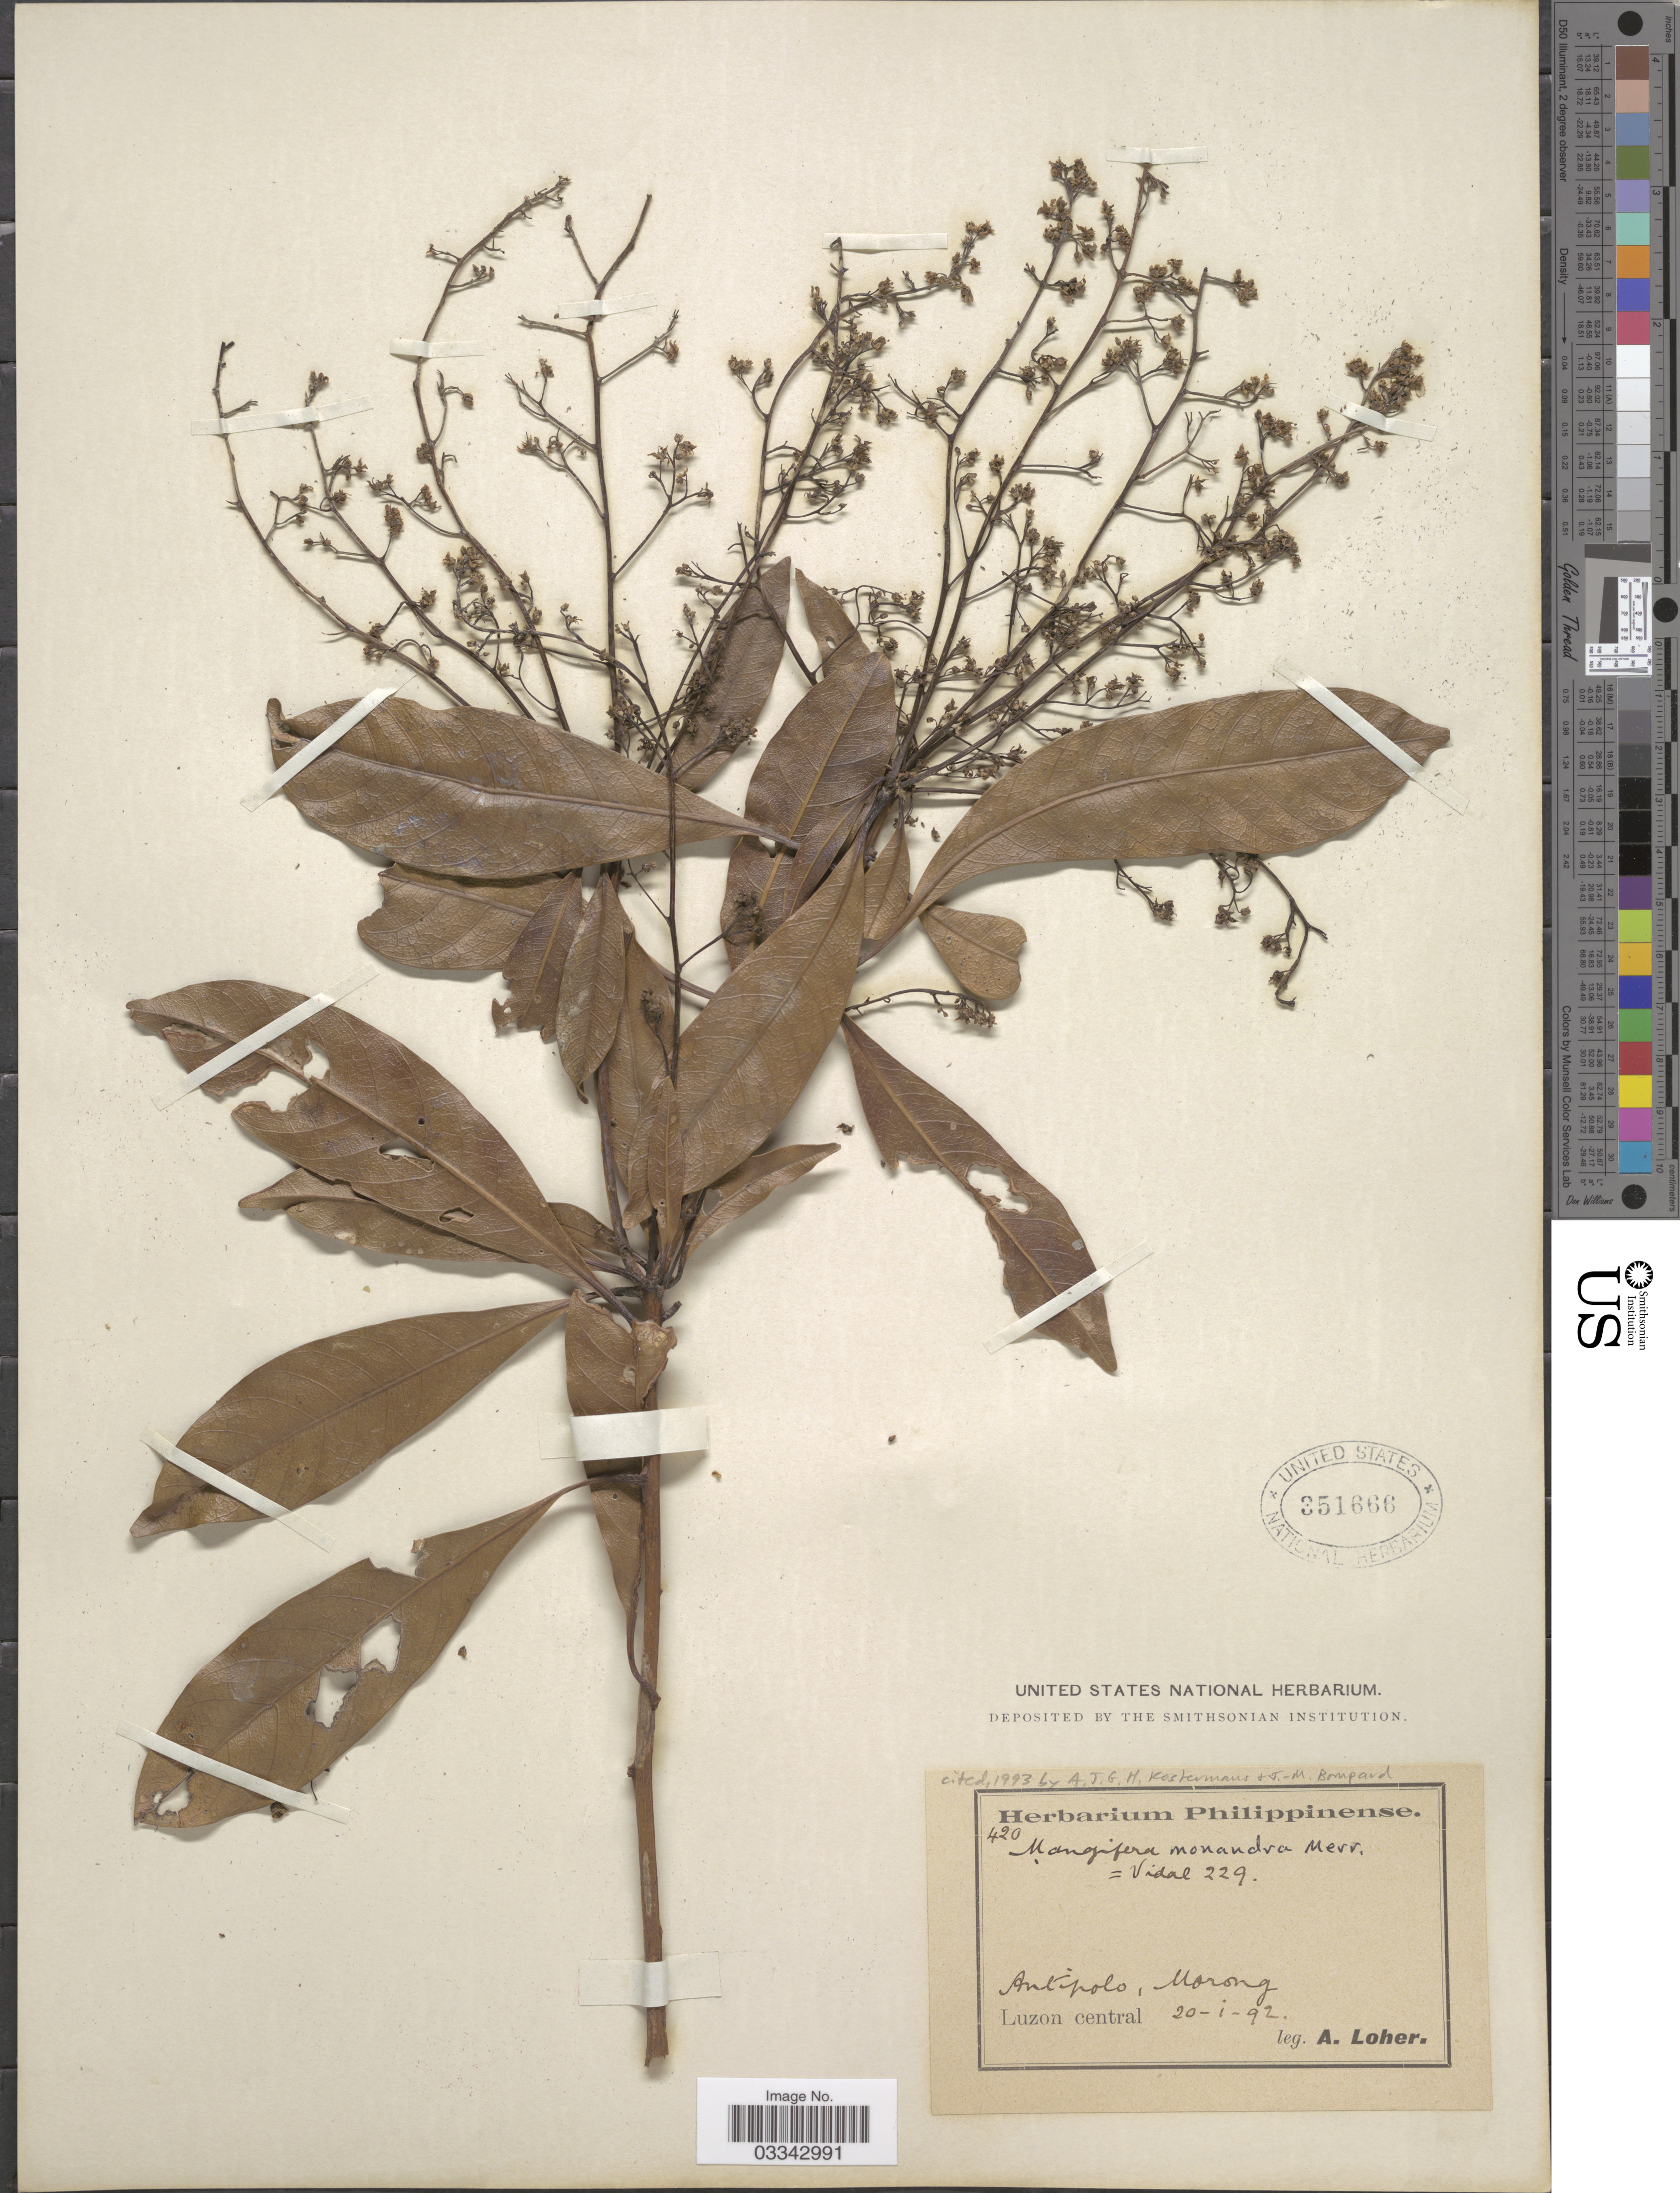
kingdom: Plantae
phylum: Tracheophyta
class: Magnoliopsida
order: Sapindales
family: Anacardiaceae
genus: Mangifera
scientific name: Mangifera monandra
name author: Merr.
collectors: A. Loher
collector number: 420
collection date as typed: Transcribed d/m/y: 20/1/92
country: Philippines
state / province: Central Luzon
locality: Antipolo, Morong. Luzon central.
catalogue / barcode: US 351666